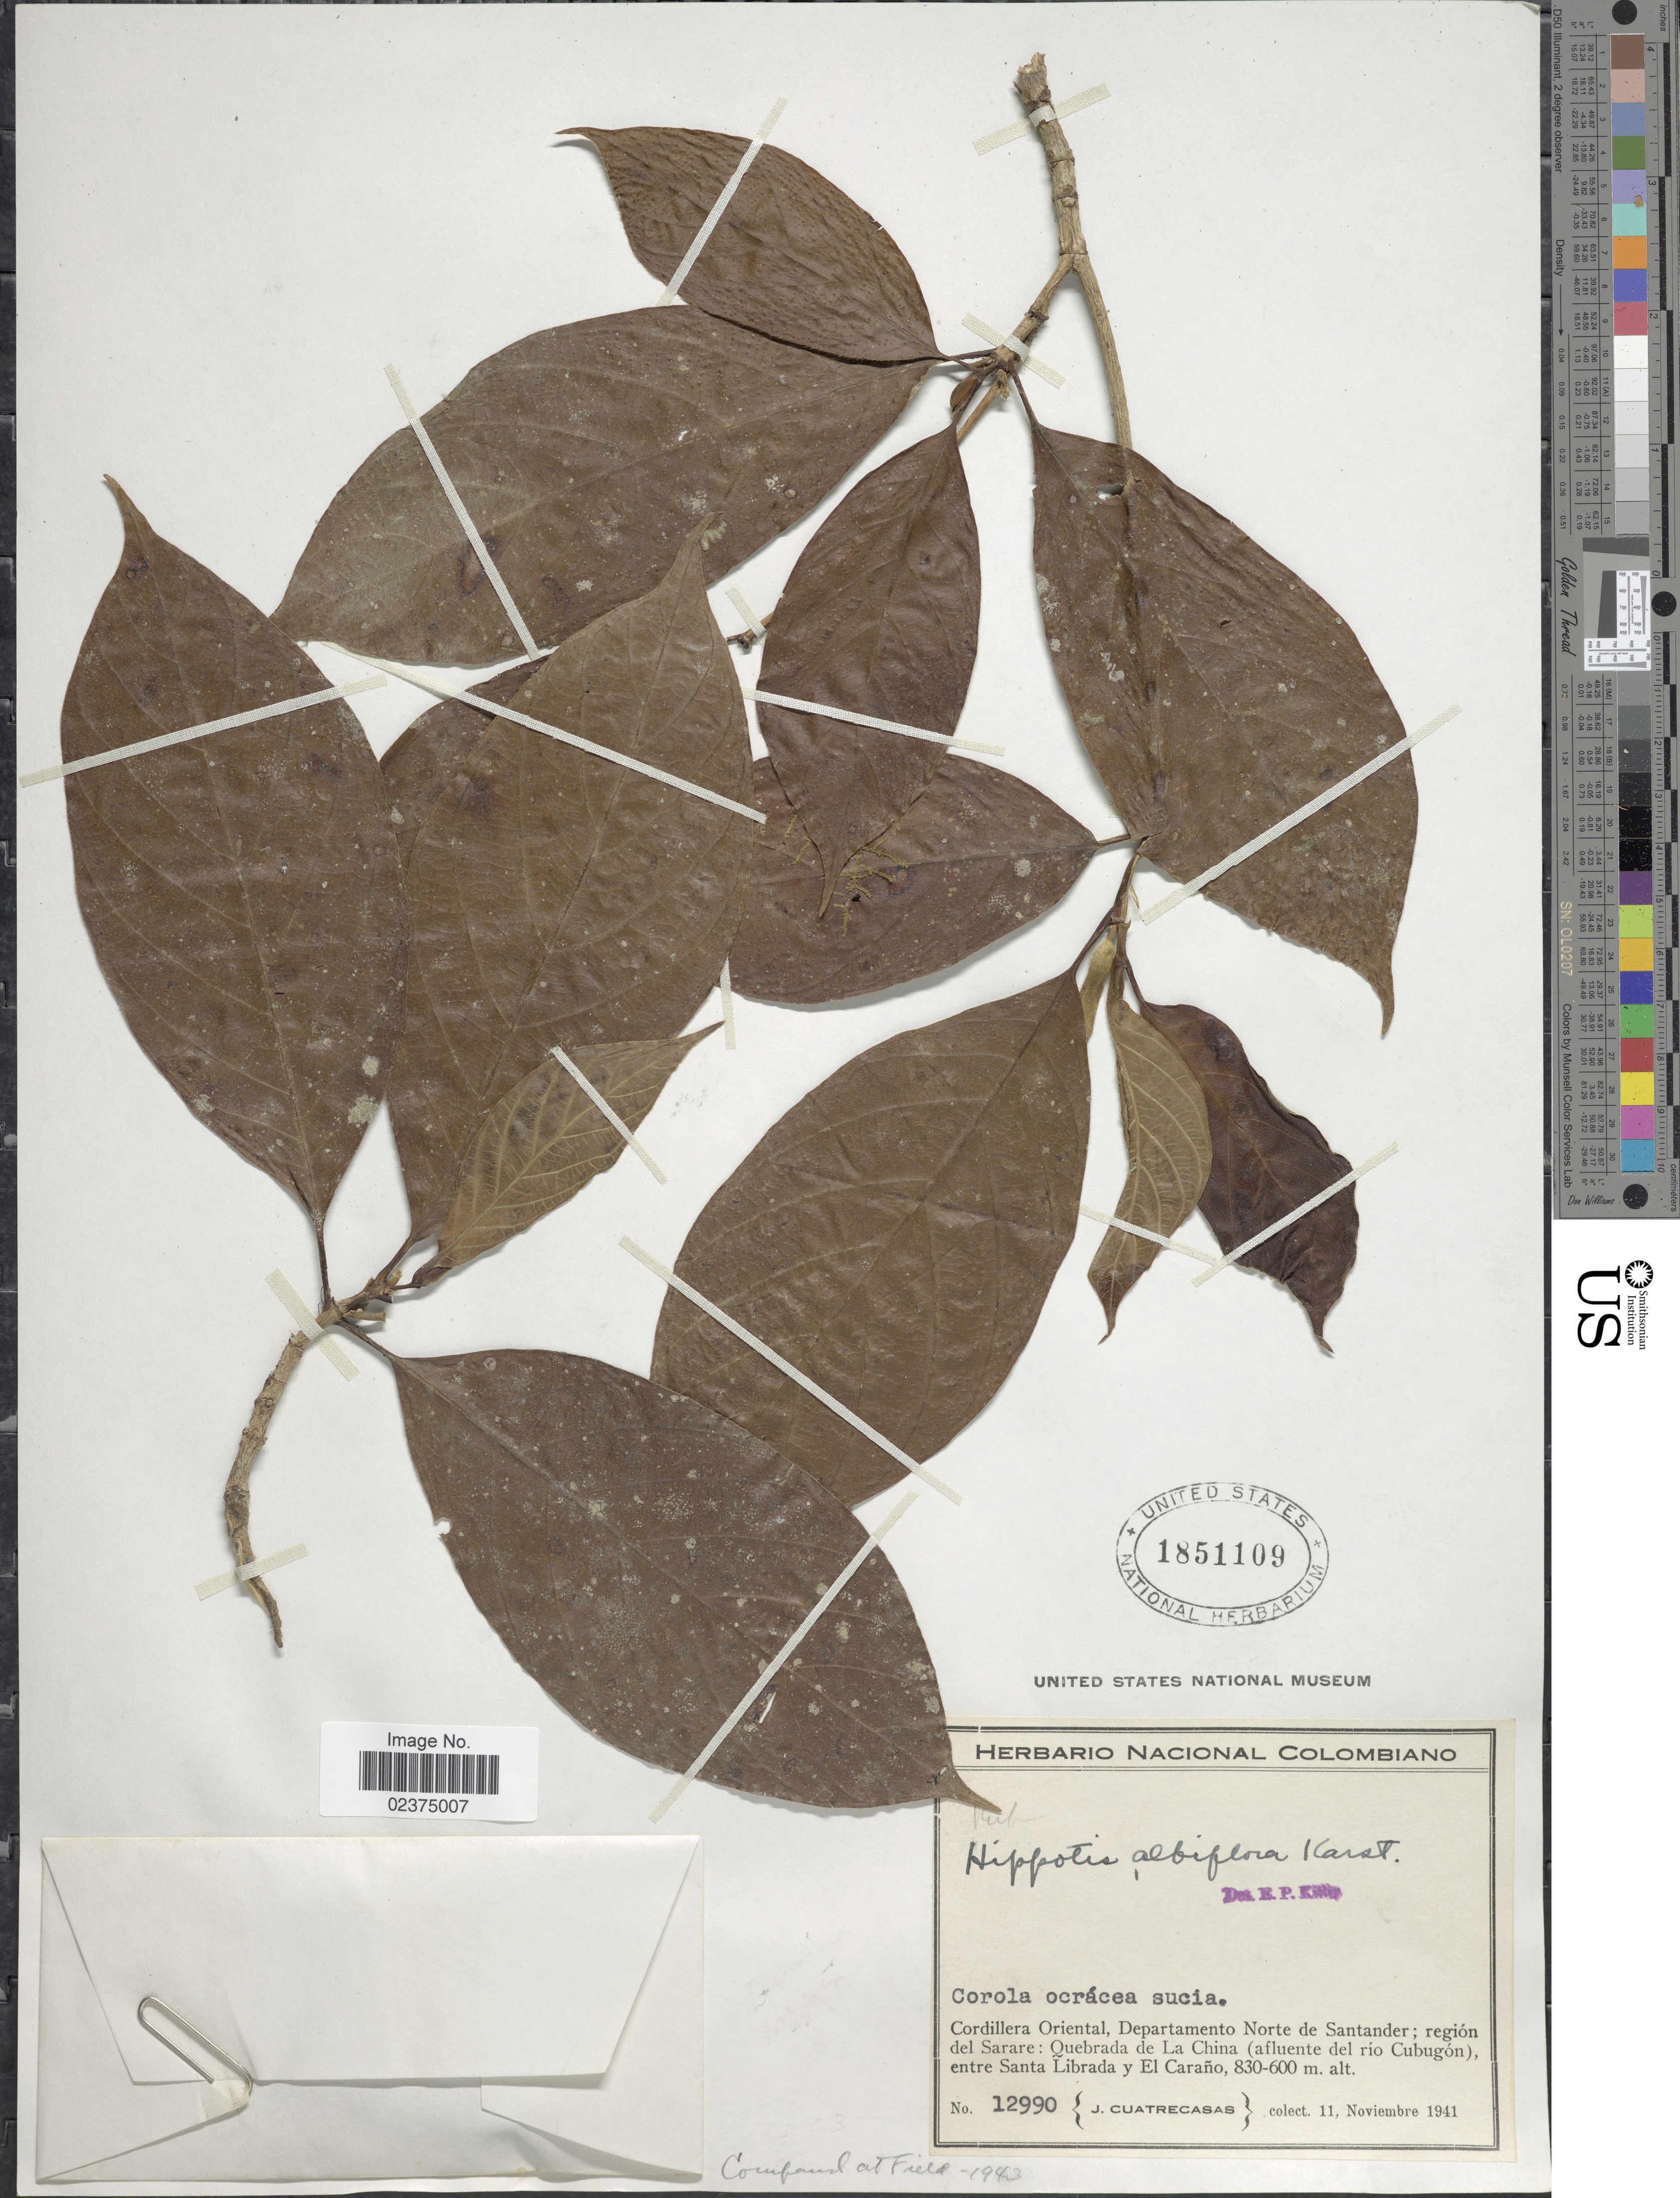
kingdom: Plantae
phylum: Tracheophyta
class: Magnoliopsida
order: Gentianales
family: Rubiaceae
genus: Hippotis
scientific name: Hippotis albiflora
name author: H. Karst.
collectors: J. Cuatrecasas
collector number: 12990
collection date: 1941-11-11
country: Colombia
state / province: Norte de Santander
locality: Cordillera Oriental. region del Sarare: Quebrada de La China (afluente del rio Cubugon) entre Santa Librada y El Carano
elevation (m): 600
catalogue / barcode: US 1851109